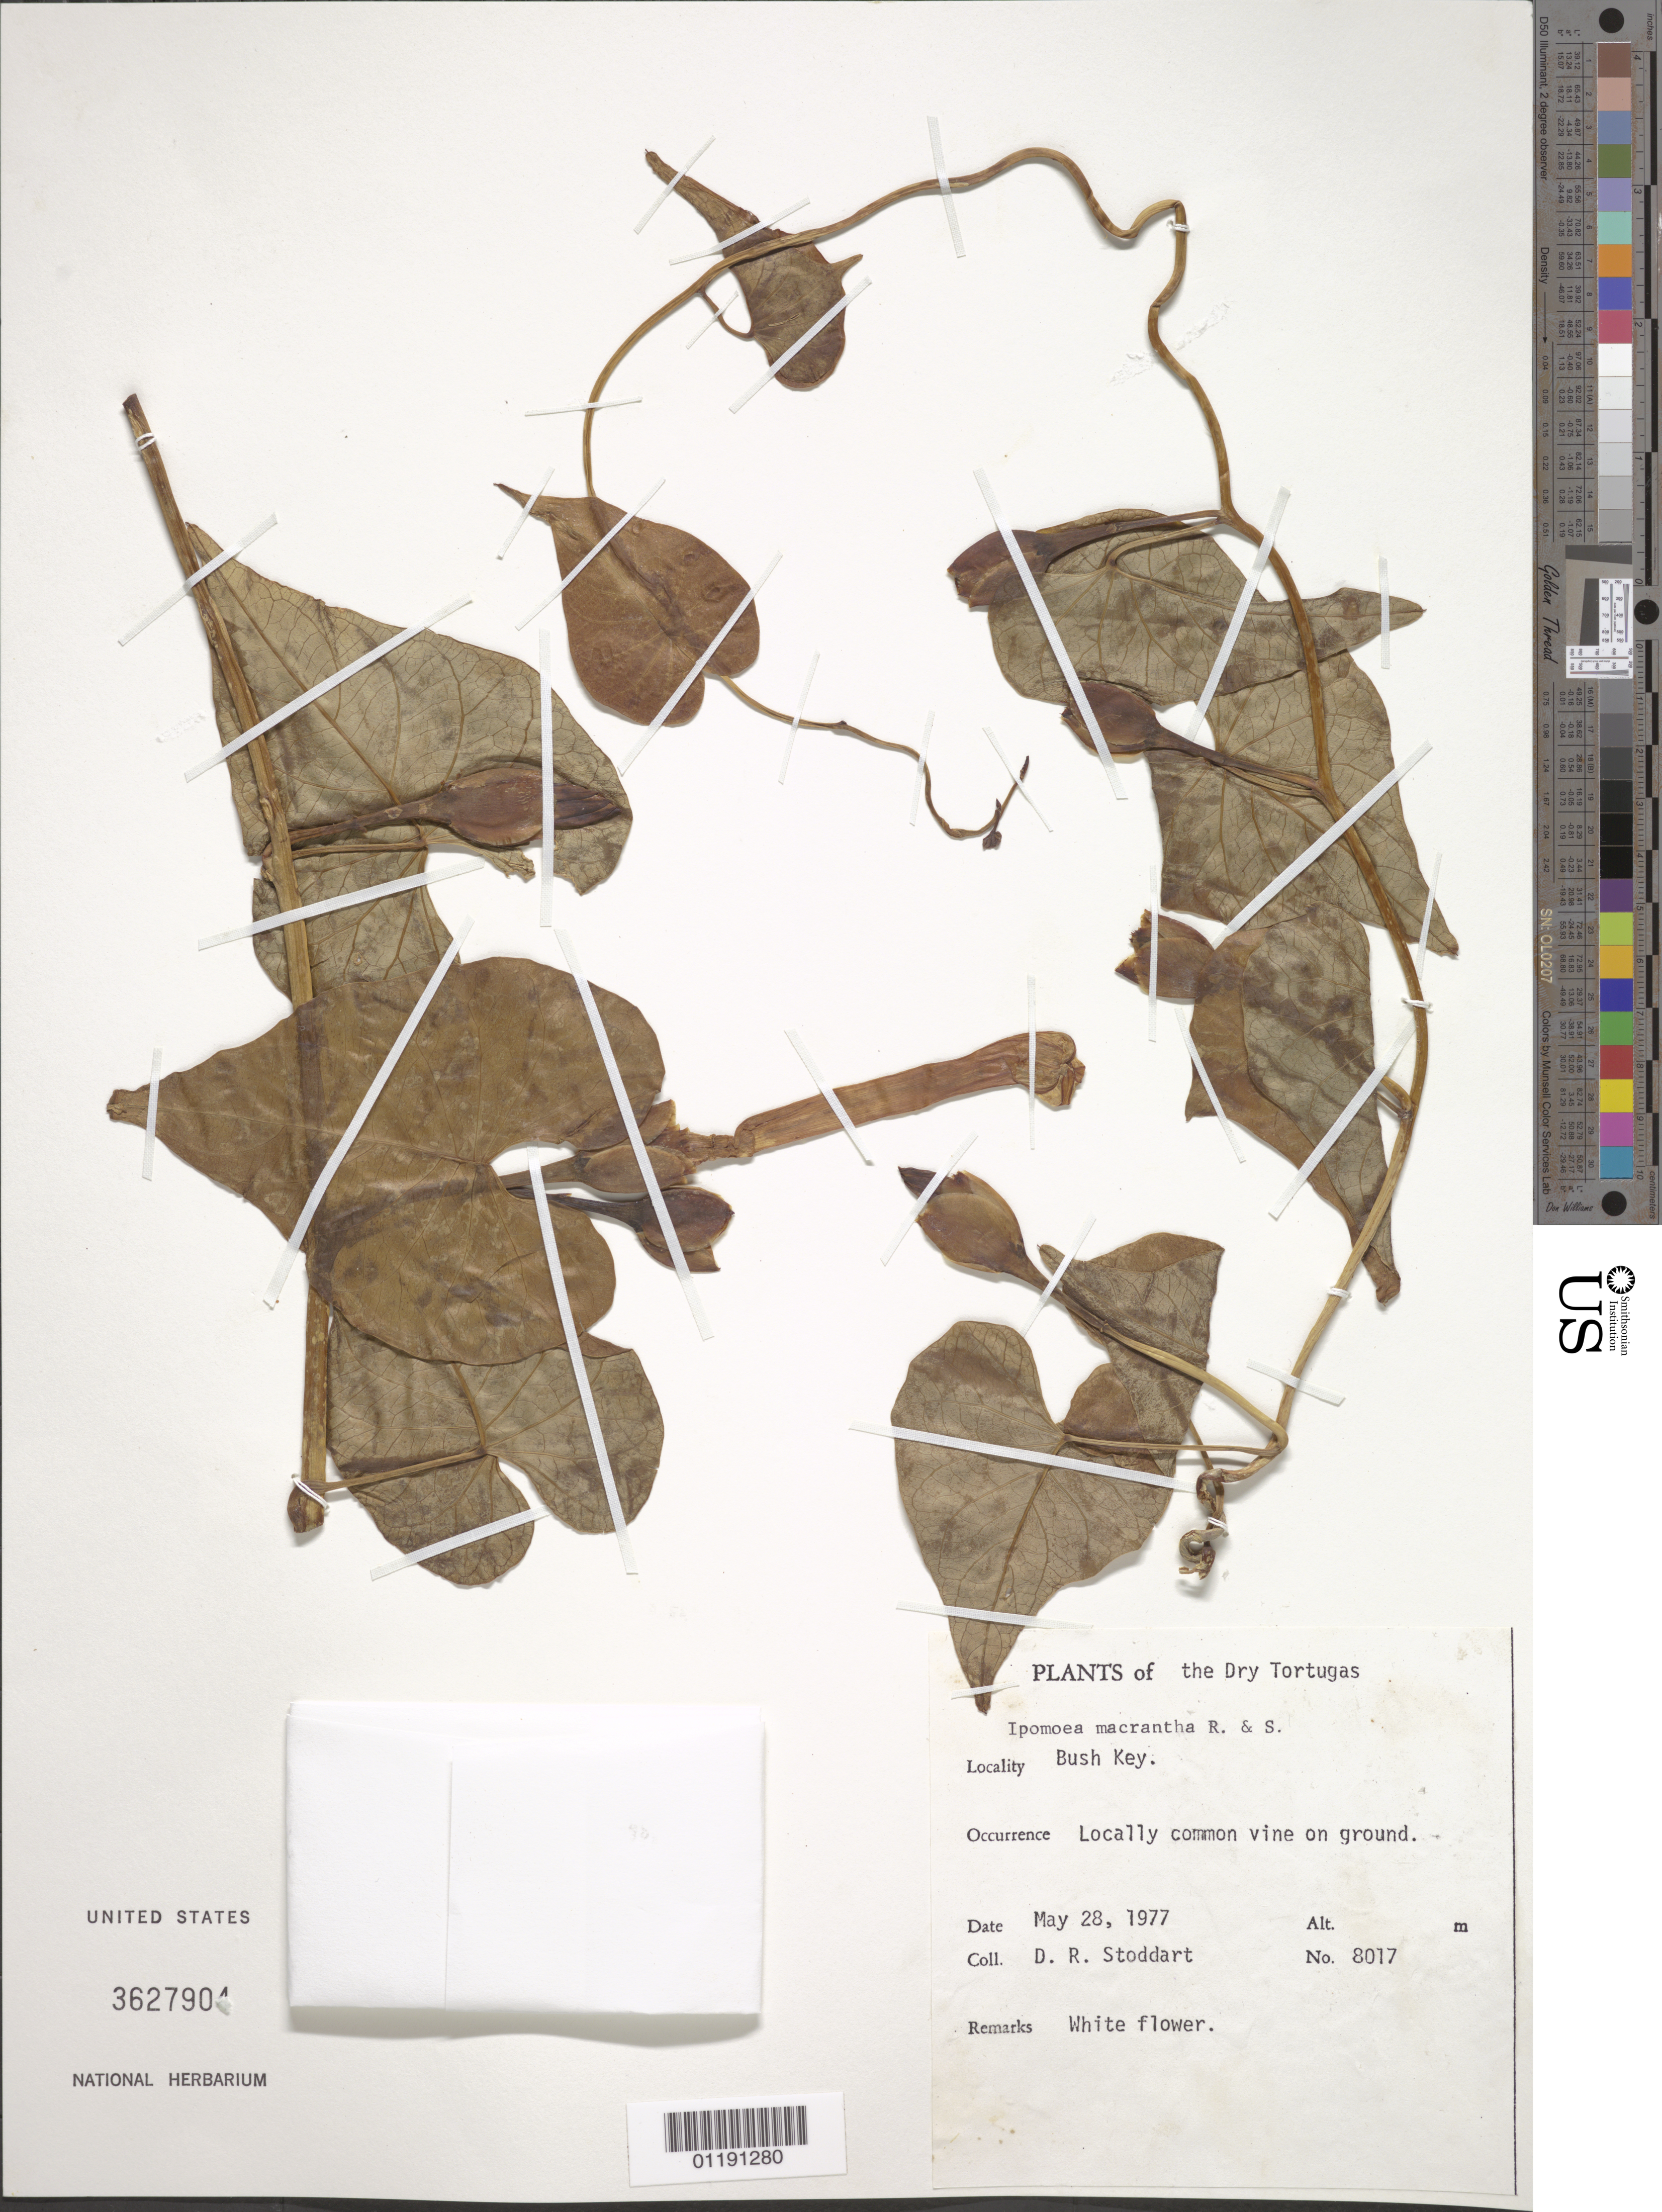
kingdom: Plantae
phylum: Tracheophyta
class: Magnoliopsida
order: Solanales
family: Convolvulaceae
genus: Ipomoea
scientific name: Ipomoea macrantha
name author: Roem. & Schult.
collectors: D. R. Stoddart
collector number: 8017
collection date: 1977-05-28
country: United States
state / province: Florida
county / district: Monroe County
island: Bush Key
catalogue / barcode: US 3627904